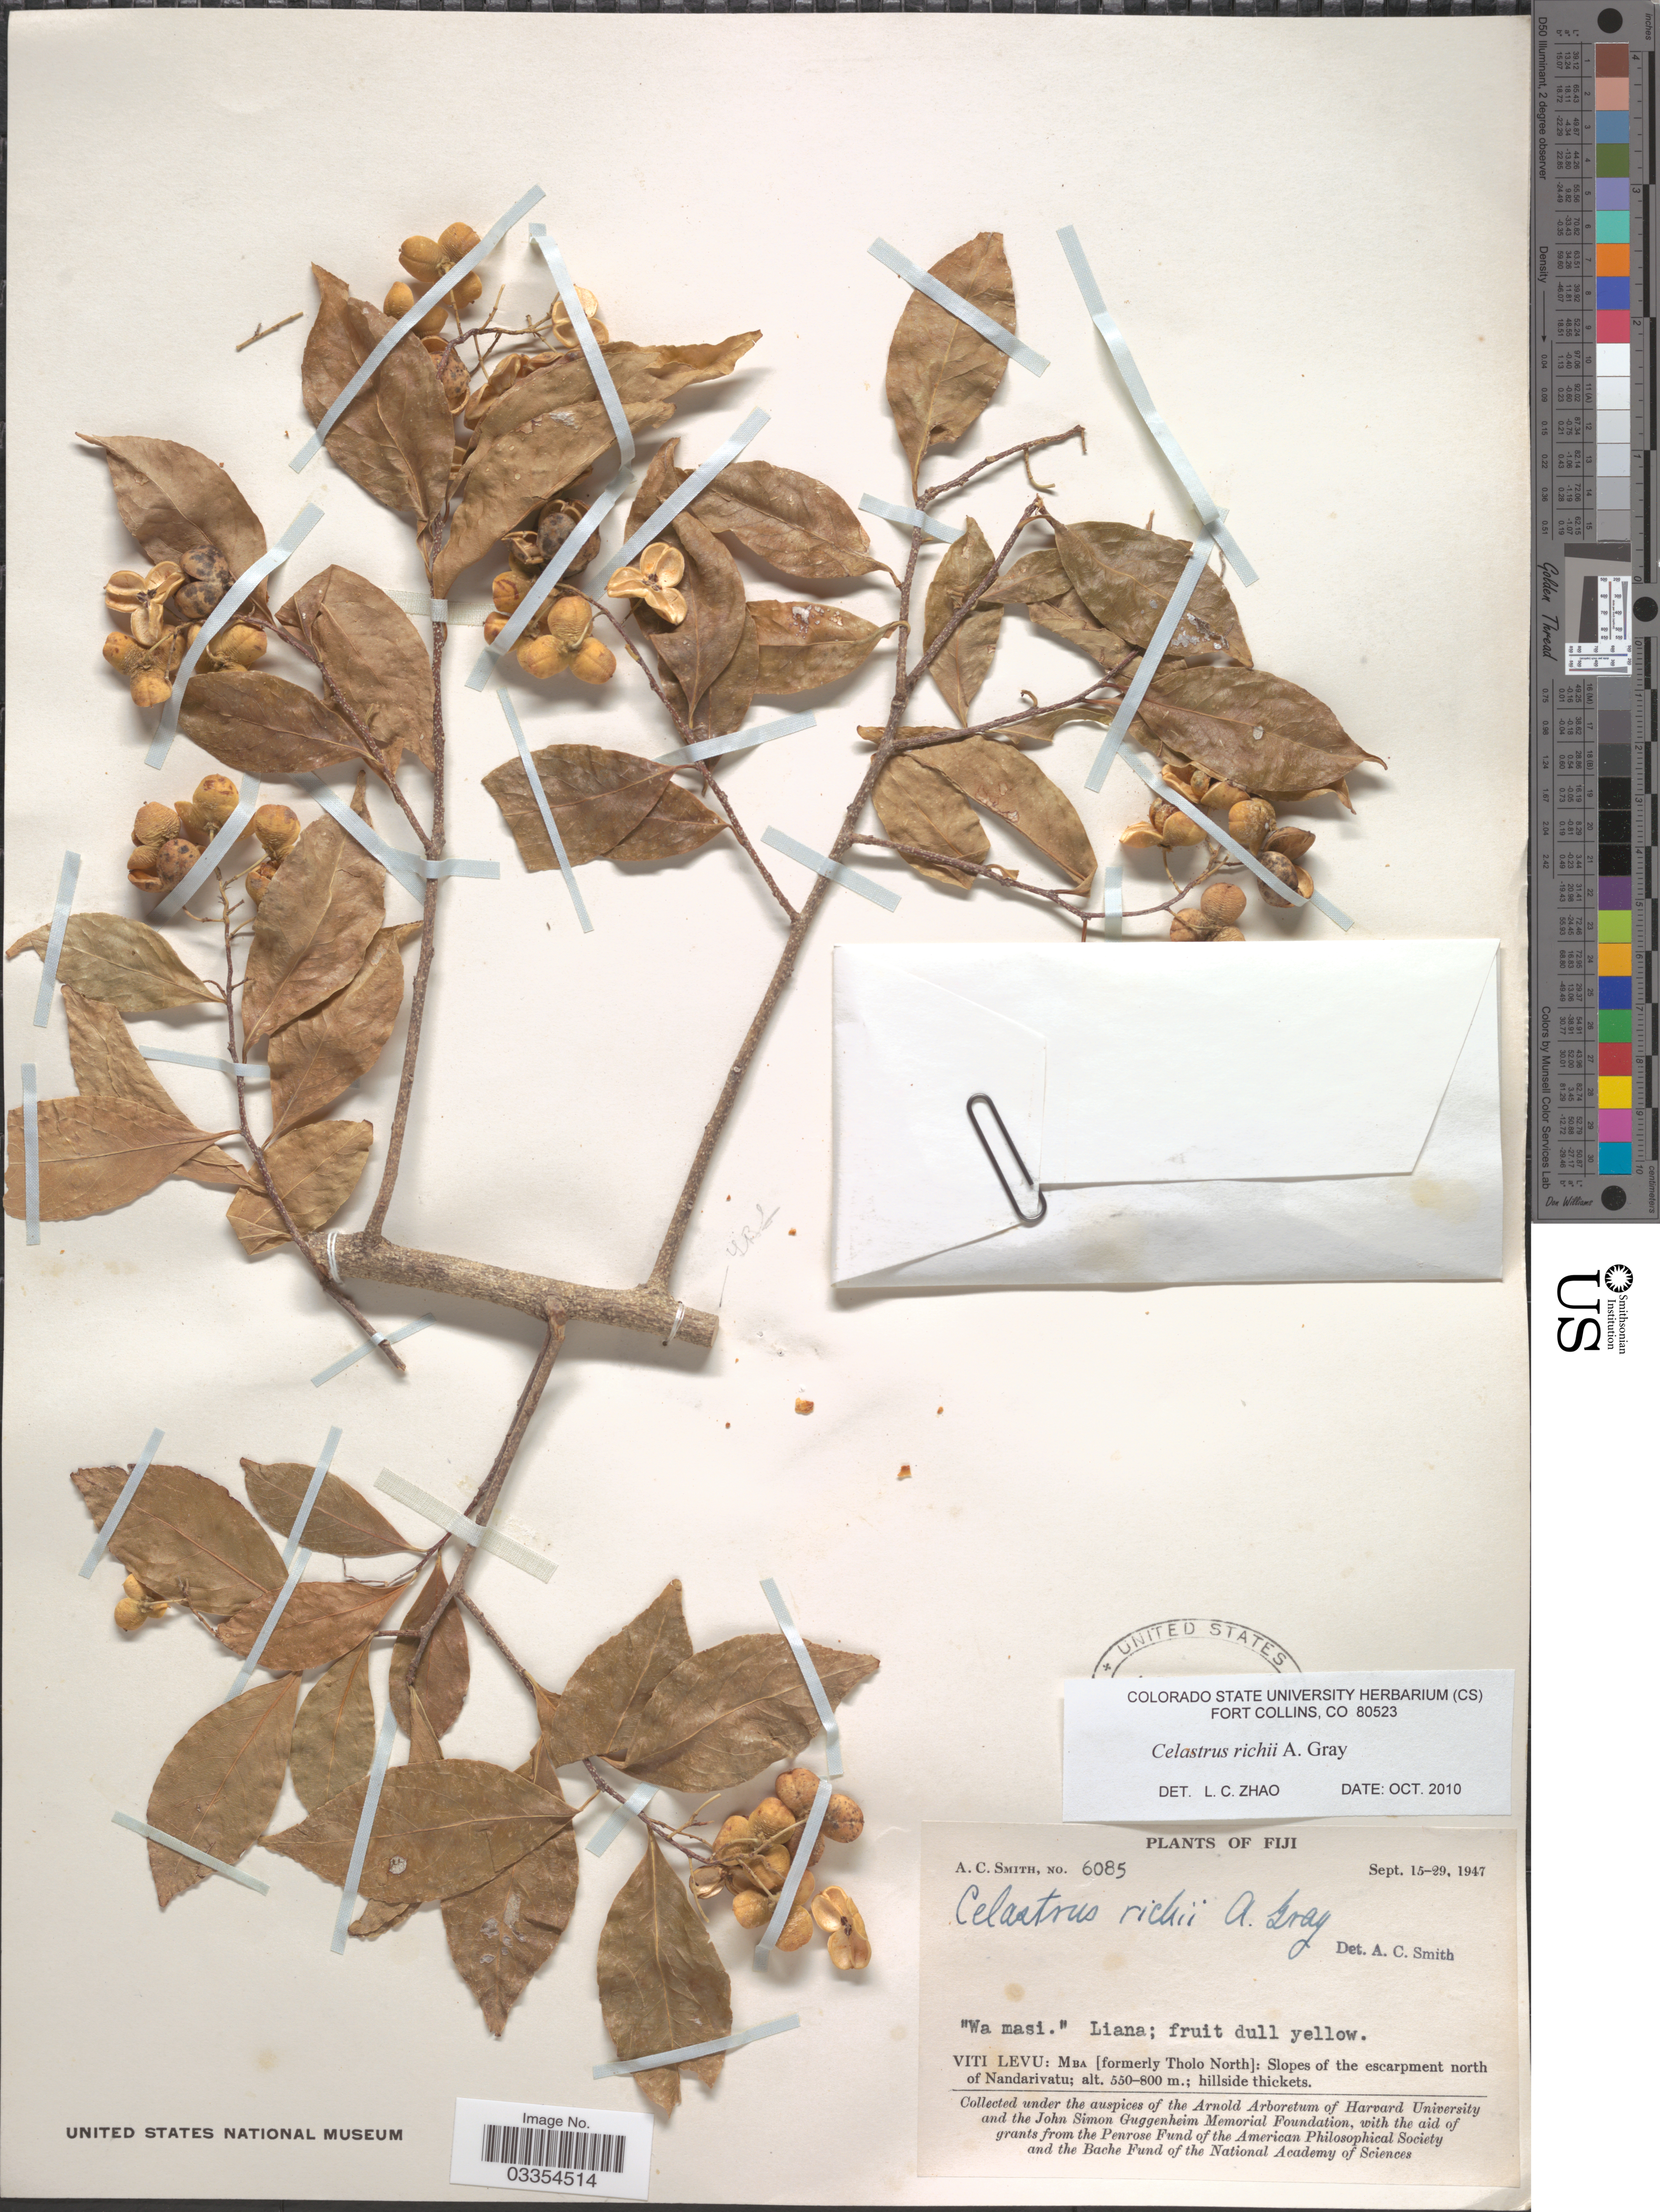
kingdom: Plantae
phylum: Tracheophyta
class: Magnoliopsida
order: Celastrales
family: Celastraceae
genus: Celastrus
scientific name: Celastrus richii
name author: A. Gray in Wilkes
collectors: A. C. Smith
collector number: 6085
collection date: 1947-09-15/1947-09-29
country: Fiji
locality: Viti Levu: Mba [formerly Tholo North]: Slopes of the escarpment north of Nandarivatu.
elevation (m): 550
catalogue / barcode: US 1966383